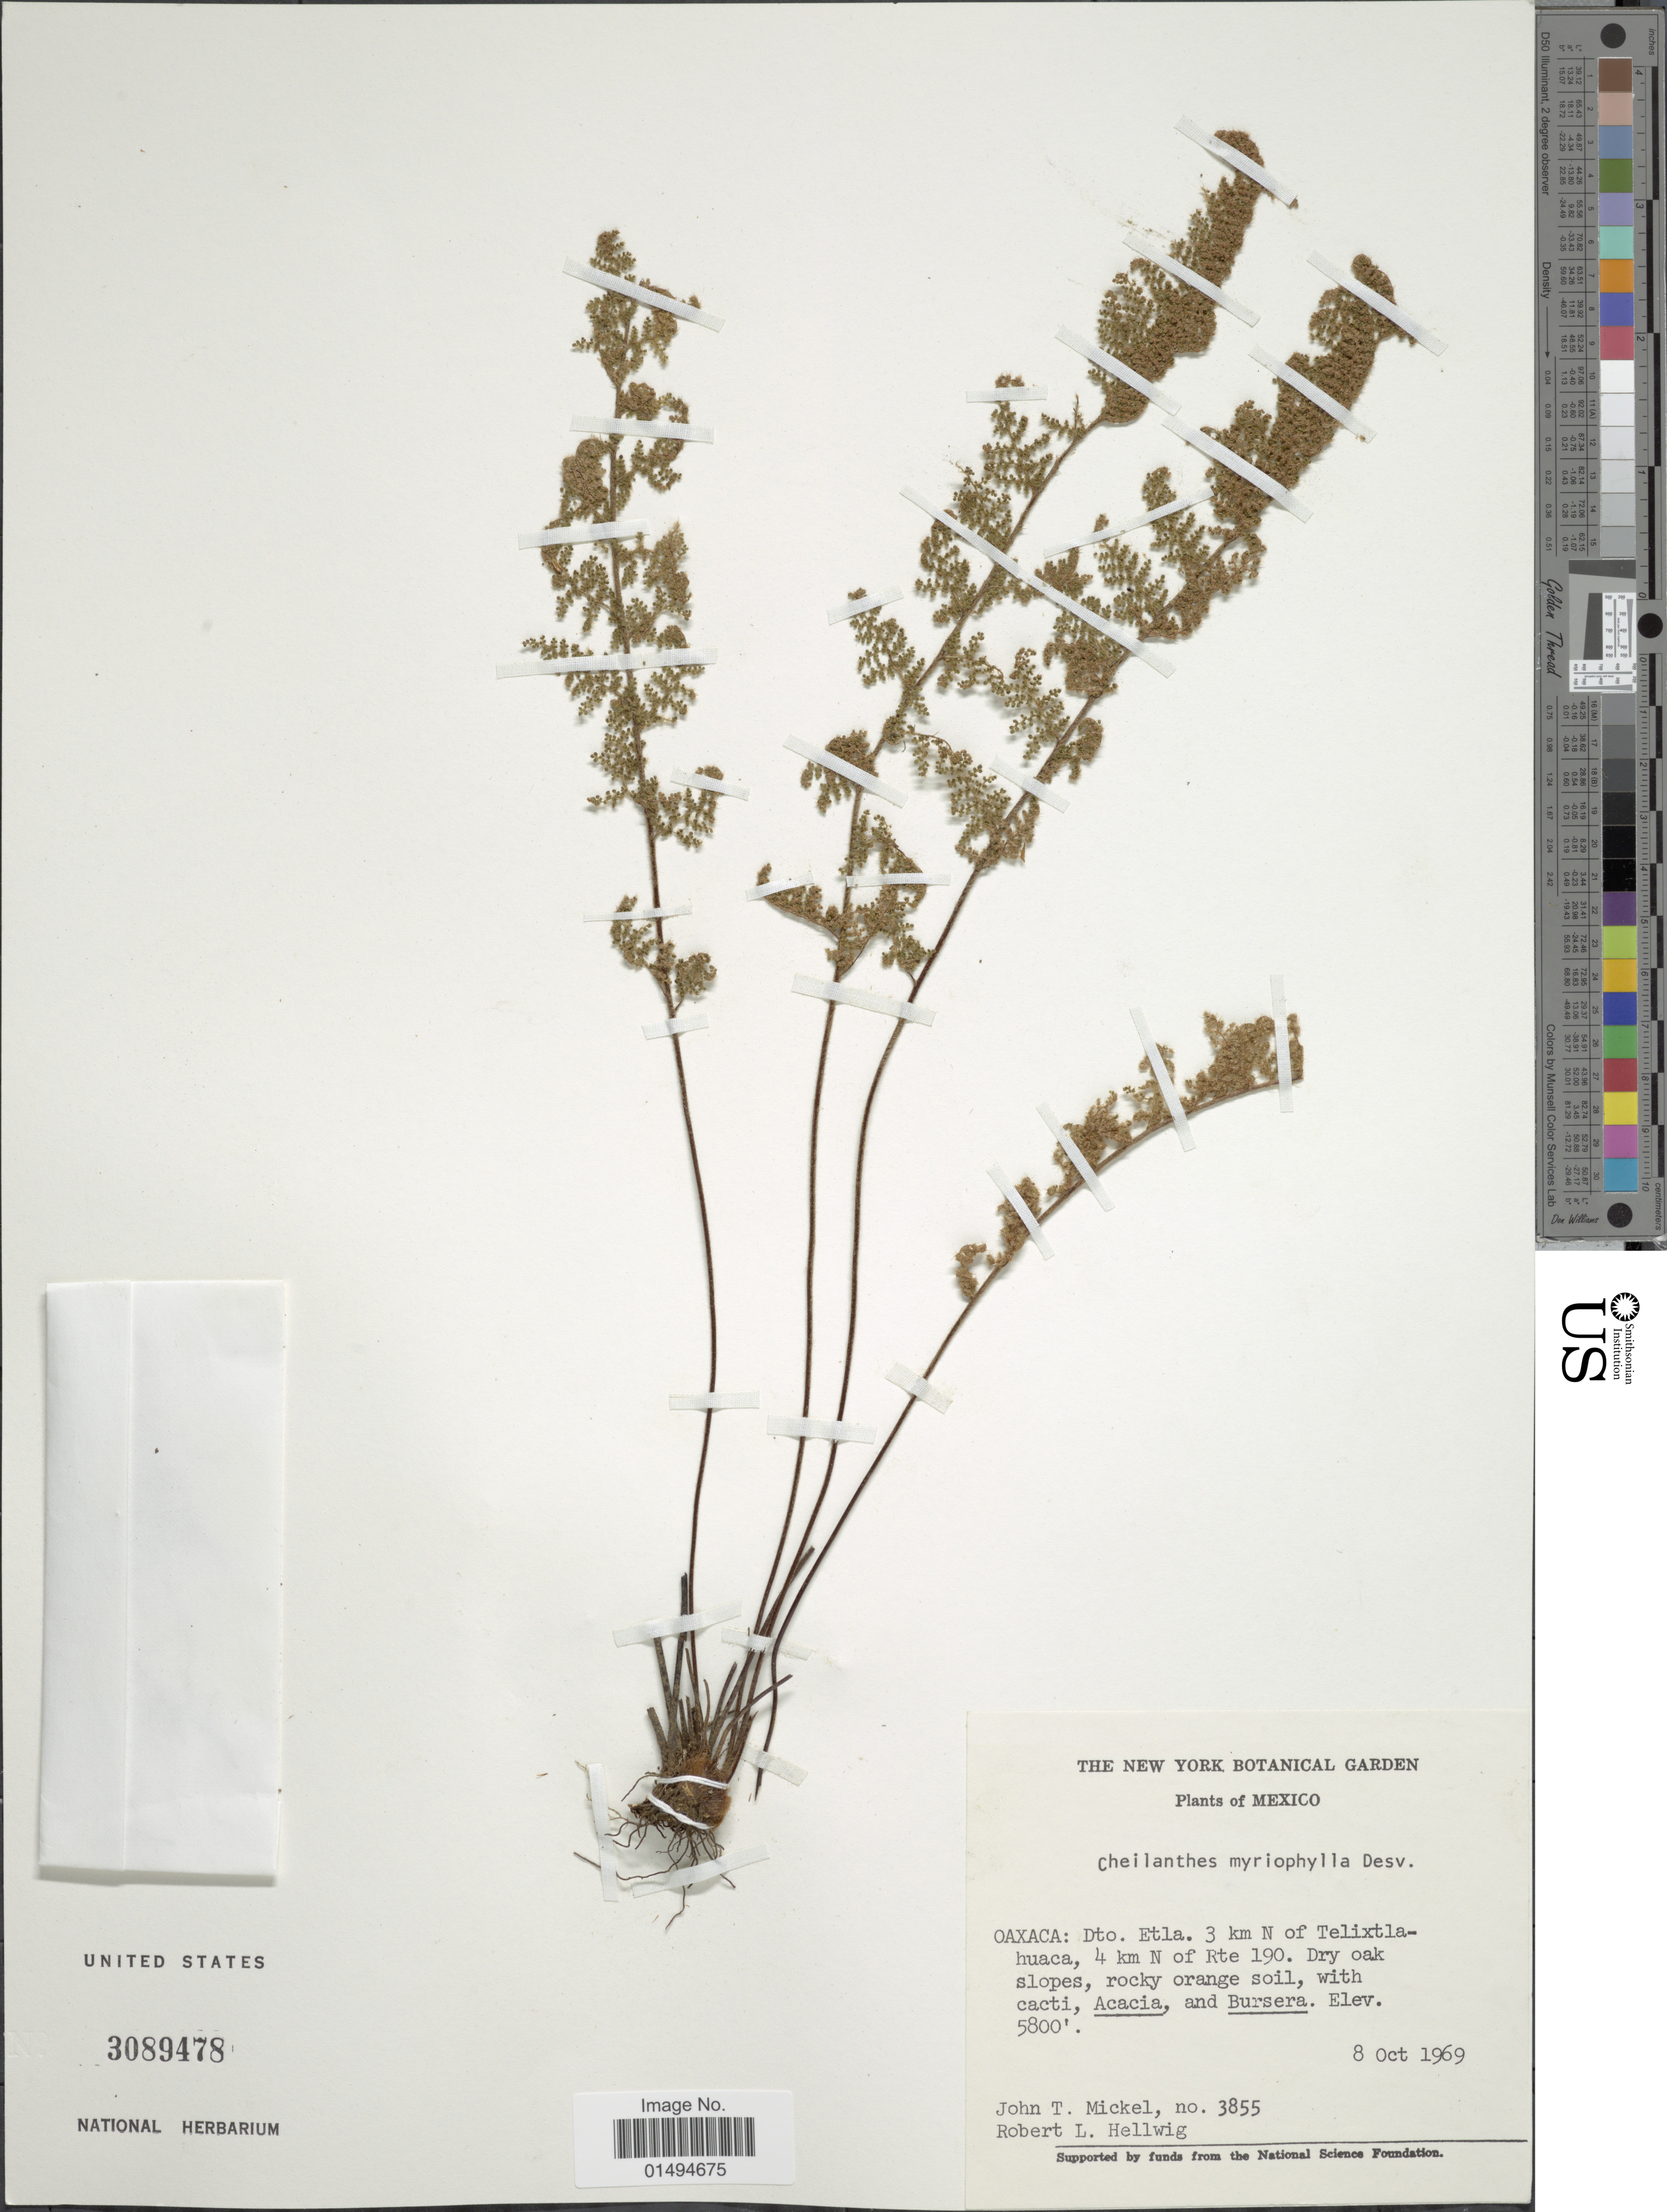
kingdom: Plantae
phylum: Tracheophyta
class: Polypodiopsida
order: Polypodiales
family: Pteridaceae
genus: Myriopteris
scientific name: Myriopteris myriophylla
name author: (Desv.) J. Sm.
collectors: J. T. Mickel & R. Hellwig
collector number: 3855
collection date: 1969-10-08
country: Mexico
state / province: Oaxaca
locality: Dto. Etla. 3 km N of Telixtlahuaca, 4 km N of Rte 190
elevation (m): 1768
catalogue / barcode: US 3089478